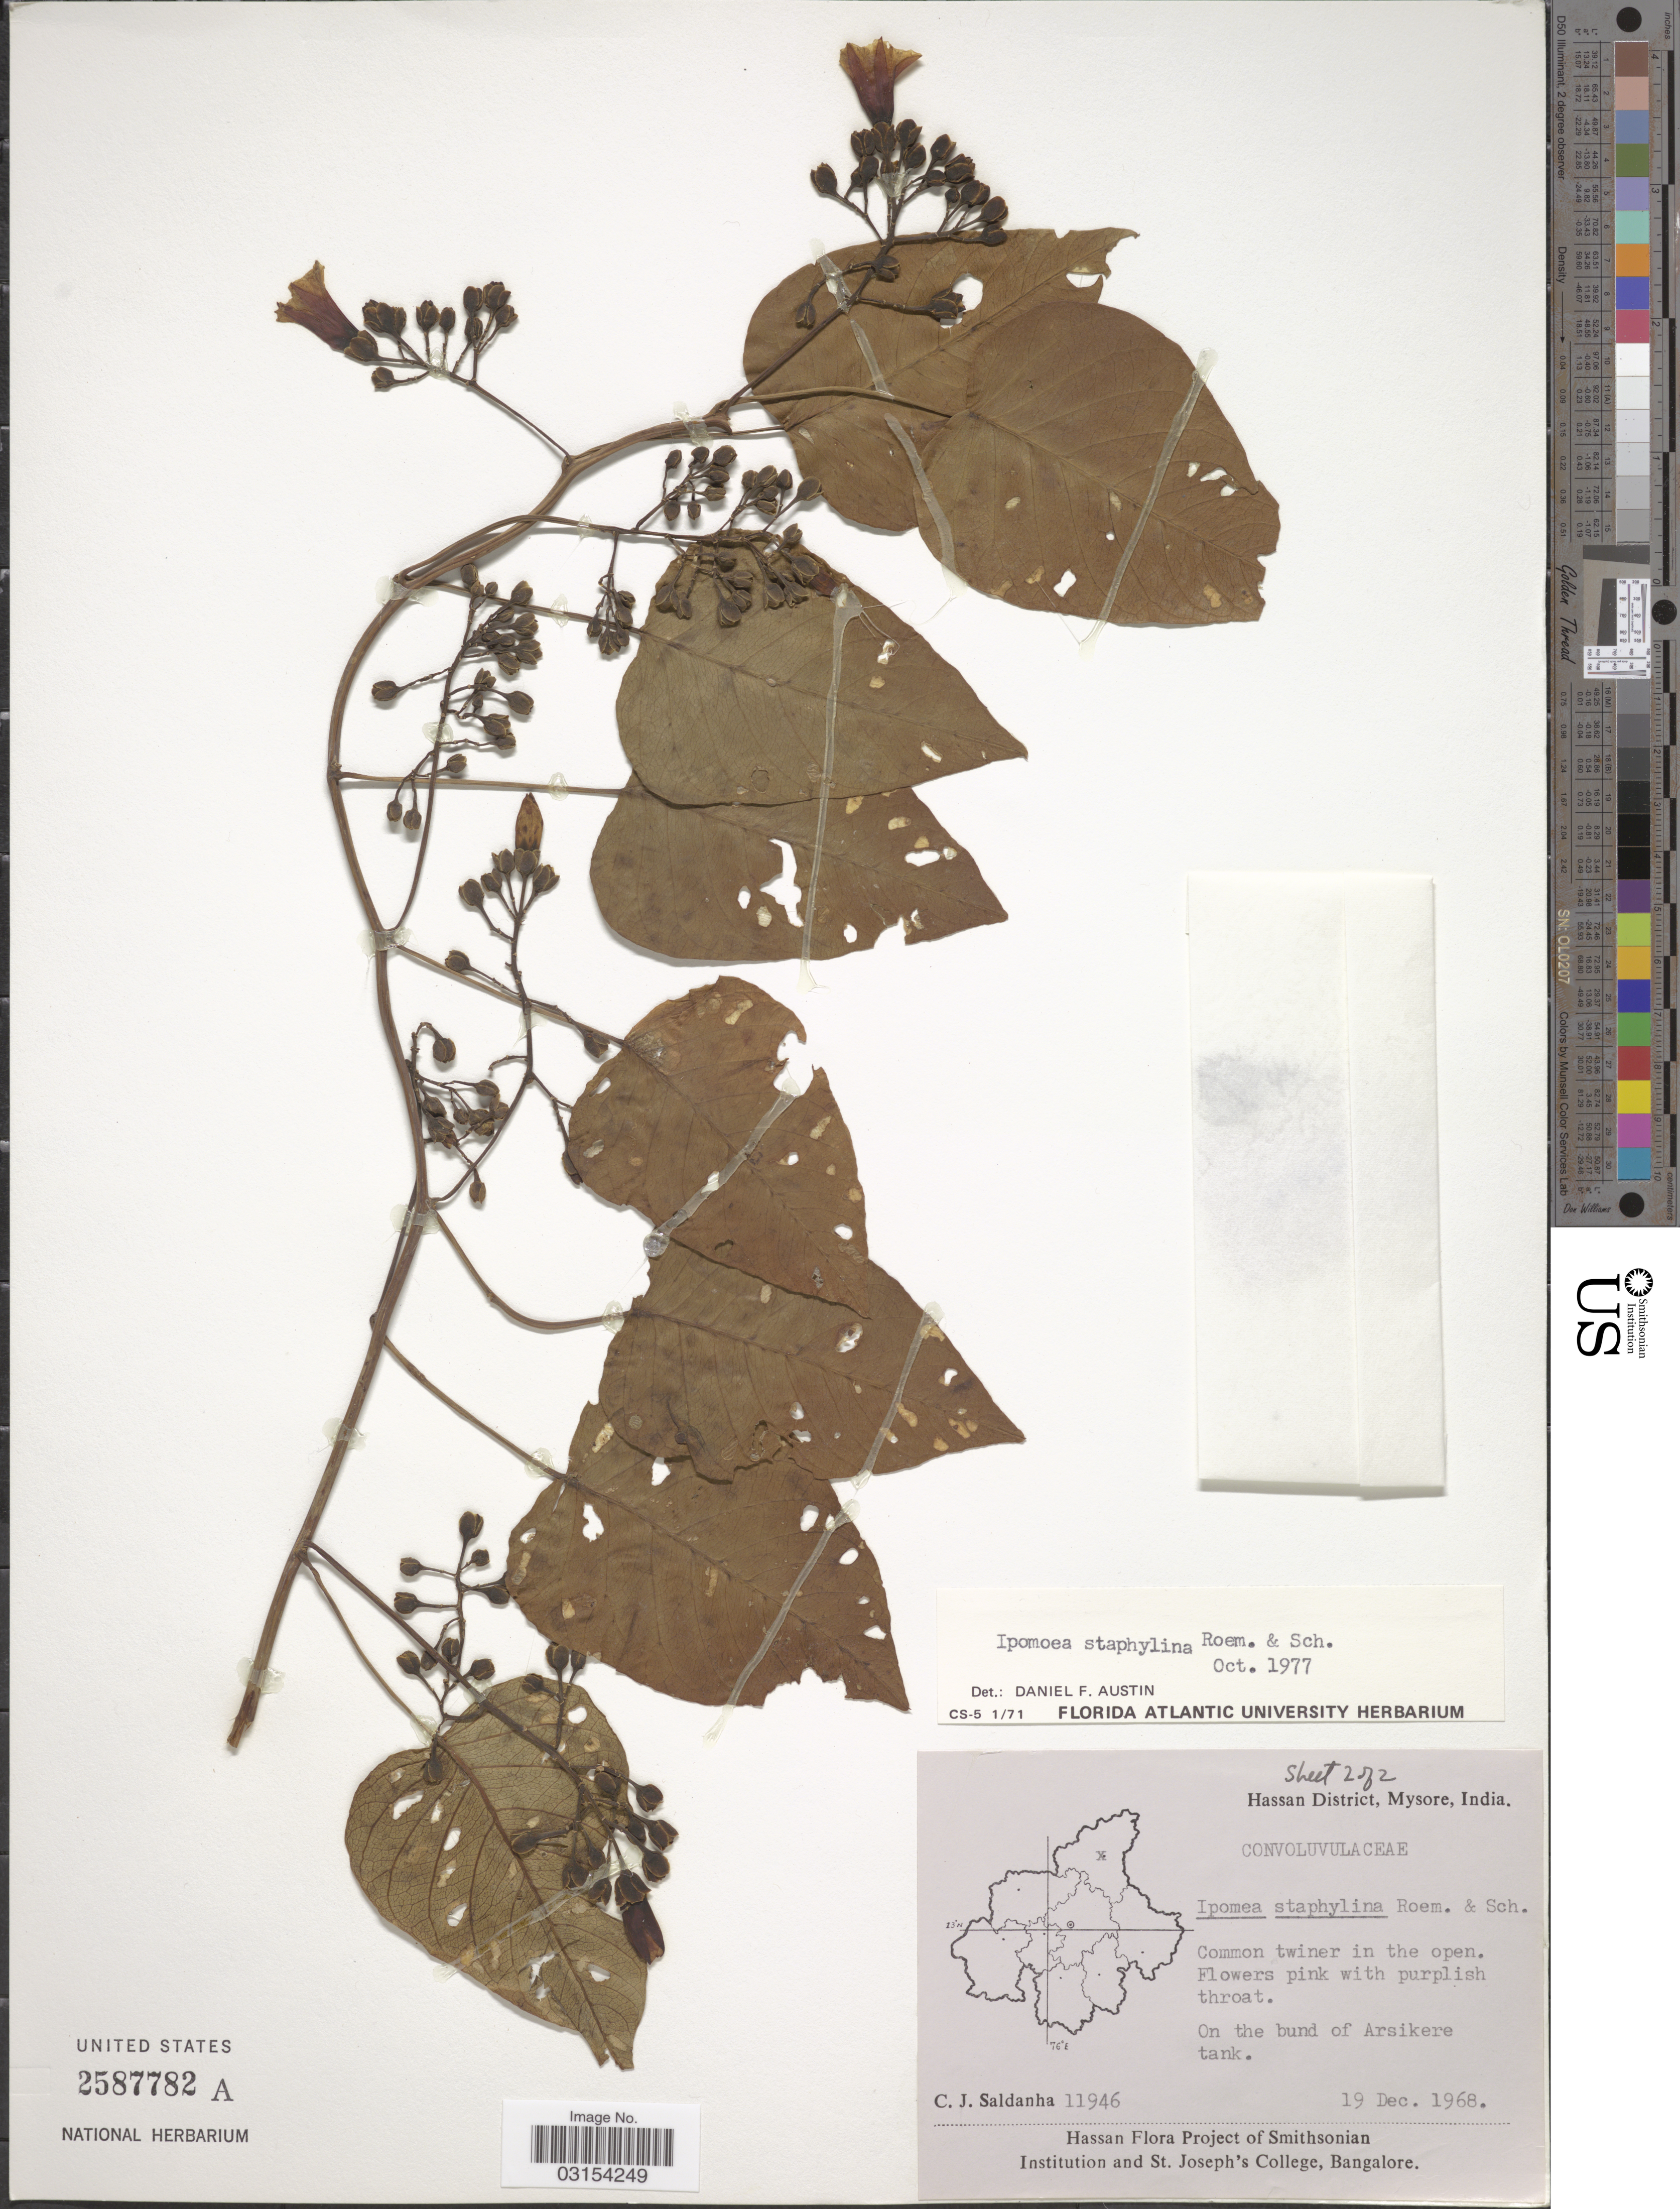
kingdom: Plantae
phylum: Tracheophyta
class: Magnoliopsida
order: Solanales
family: Convolvulaceae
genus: Ipomoea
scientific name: Ipomoea staphylina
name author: Roem. & Schult.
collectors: C. J. Saldanha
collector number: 11946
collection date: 1968-12-19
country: India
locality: Hassan District, Mysore. On the bund of Arsikere tank.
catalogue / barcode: US 2587782A